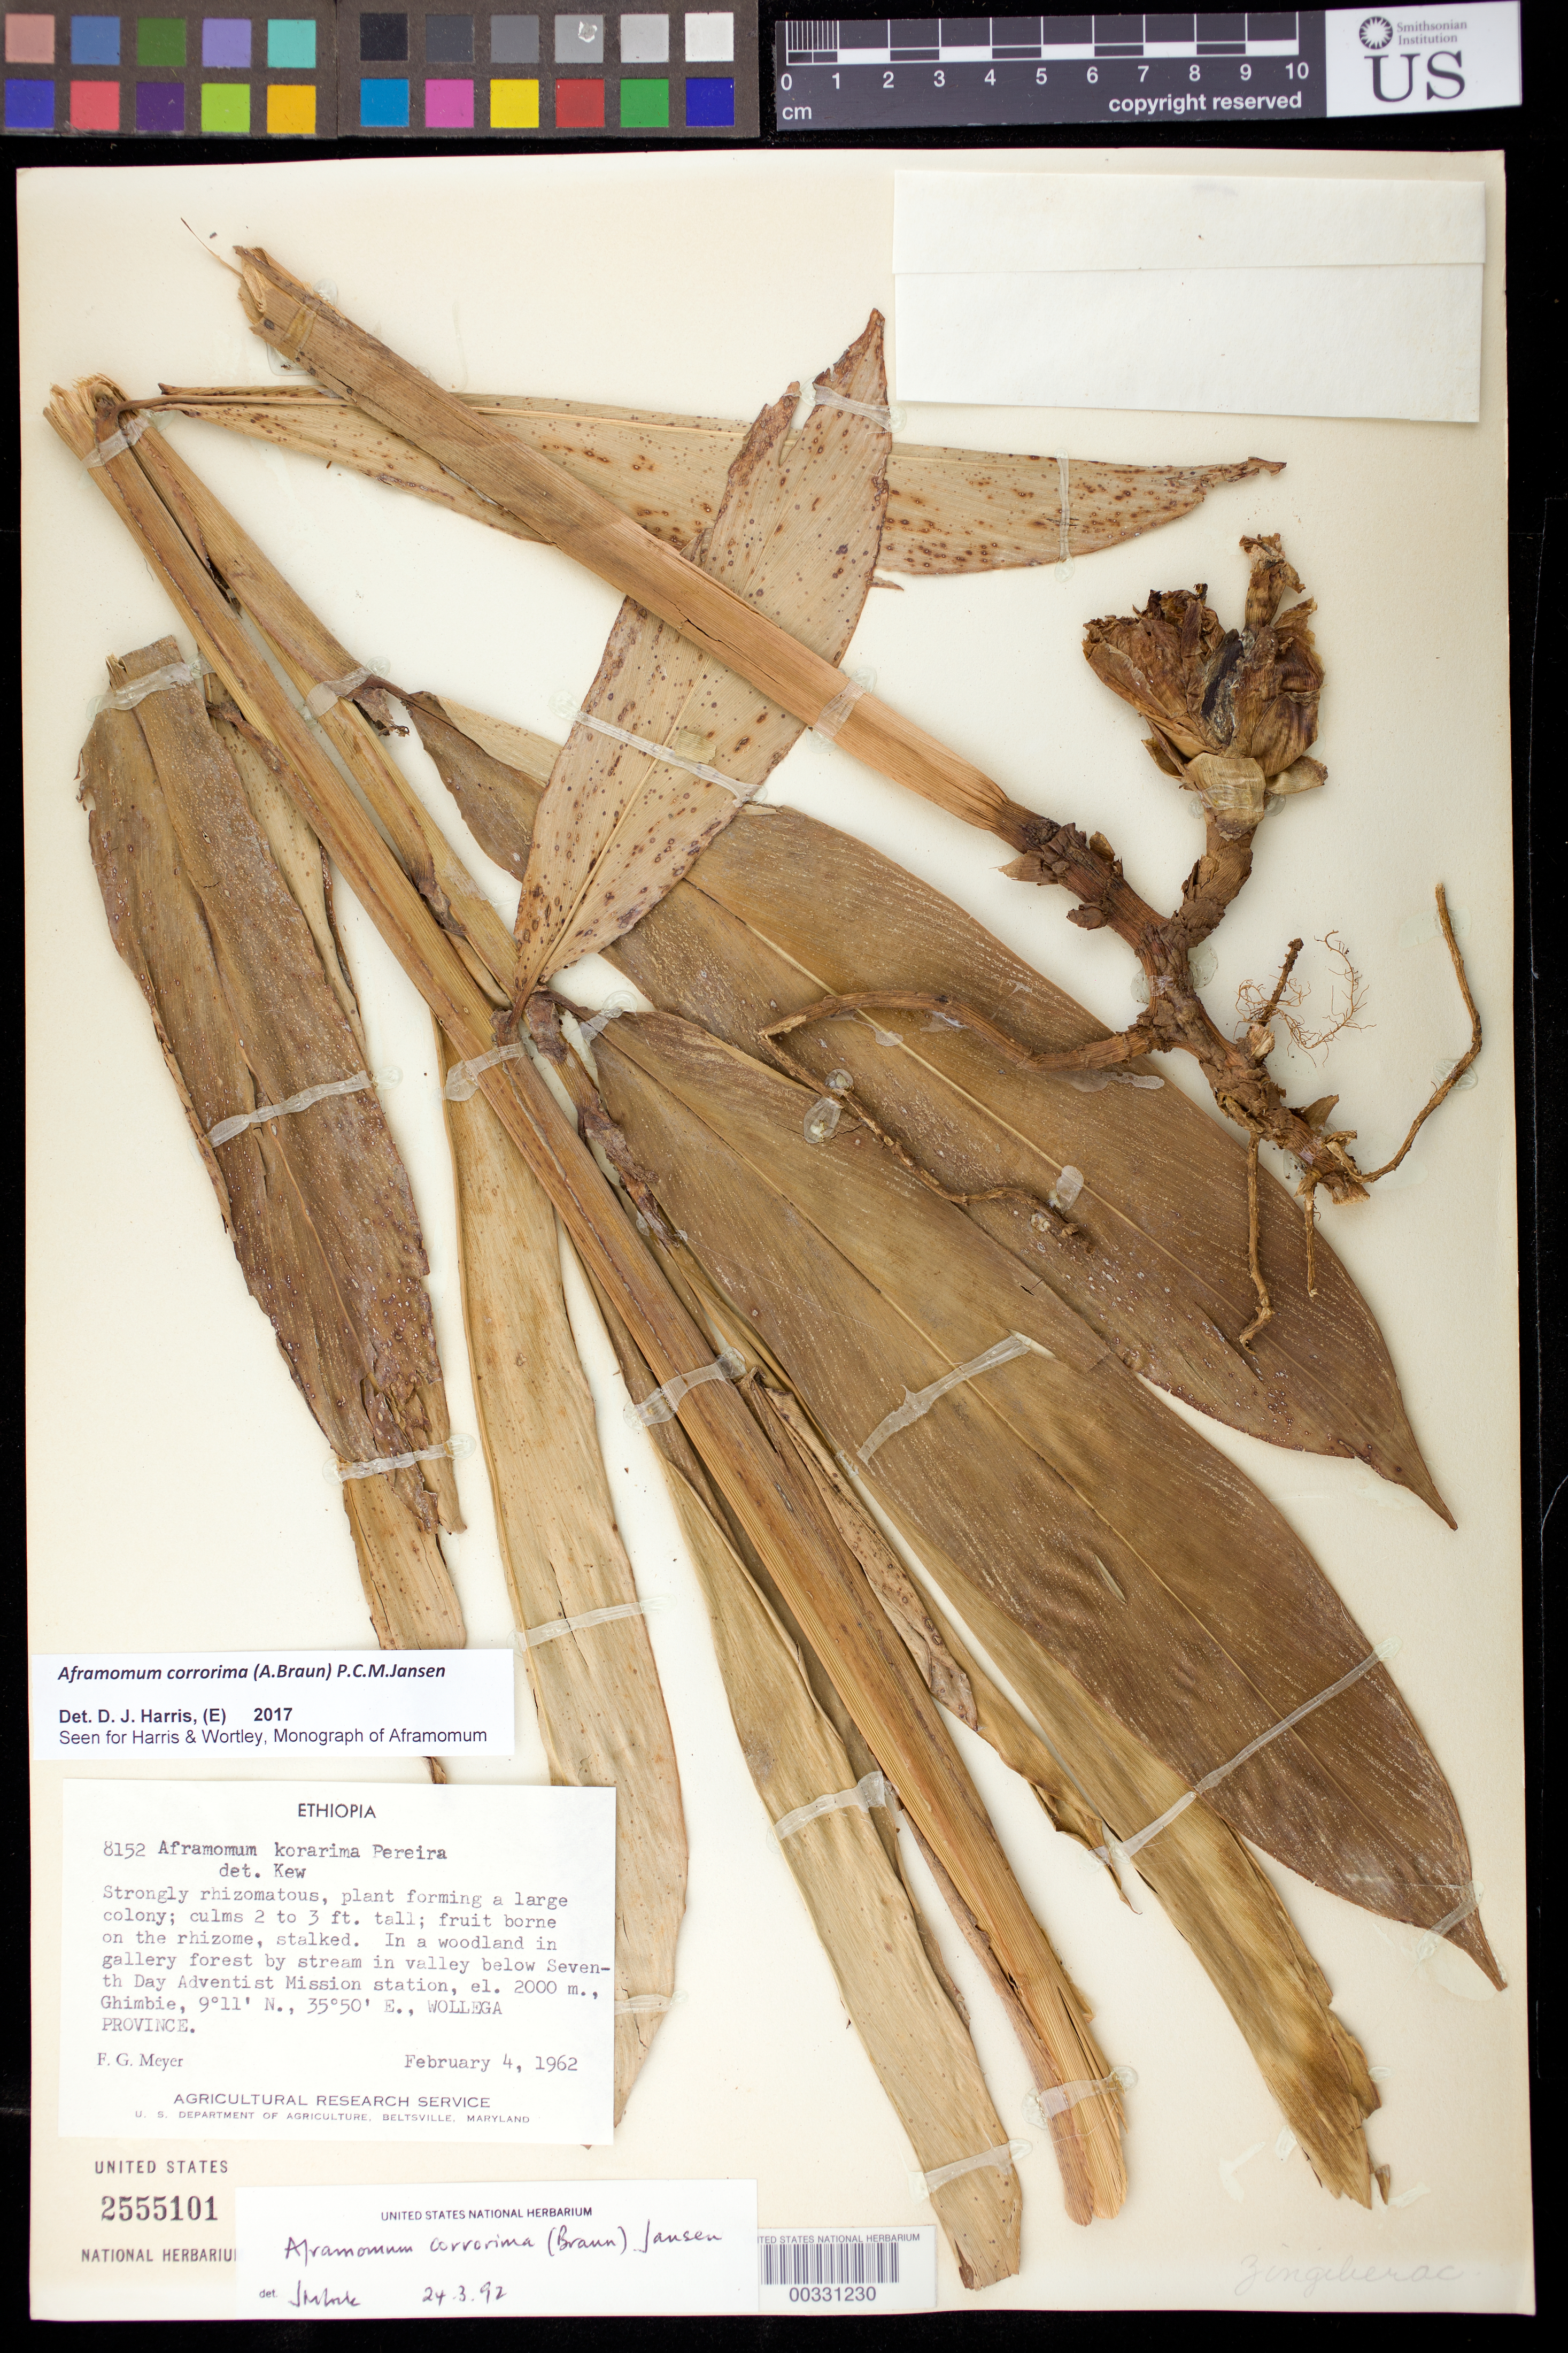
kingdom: Plantae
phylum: Tracheophyta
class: Liliopsida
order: Zingiberales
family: Zingiberaceae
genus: Aframomum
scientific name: Aframomum corrorima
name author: (A. Braun) P.C.M. Jansen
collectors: F. G. Meyer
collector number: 8152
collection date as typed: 04 Feb 1962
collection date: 1962-02-04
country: Ethiopia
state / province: Oromiya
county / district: Welega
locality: Wollega prov, below seventh day adventist mission station, ghimbie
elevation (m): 2000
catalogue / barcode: US 2555101